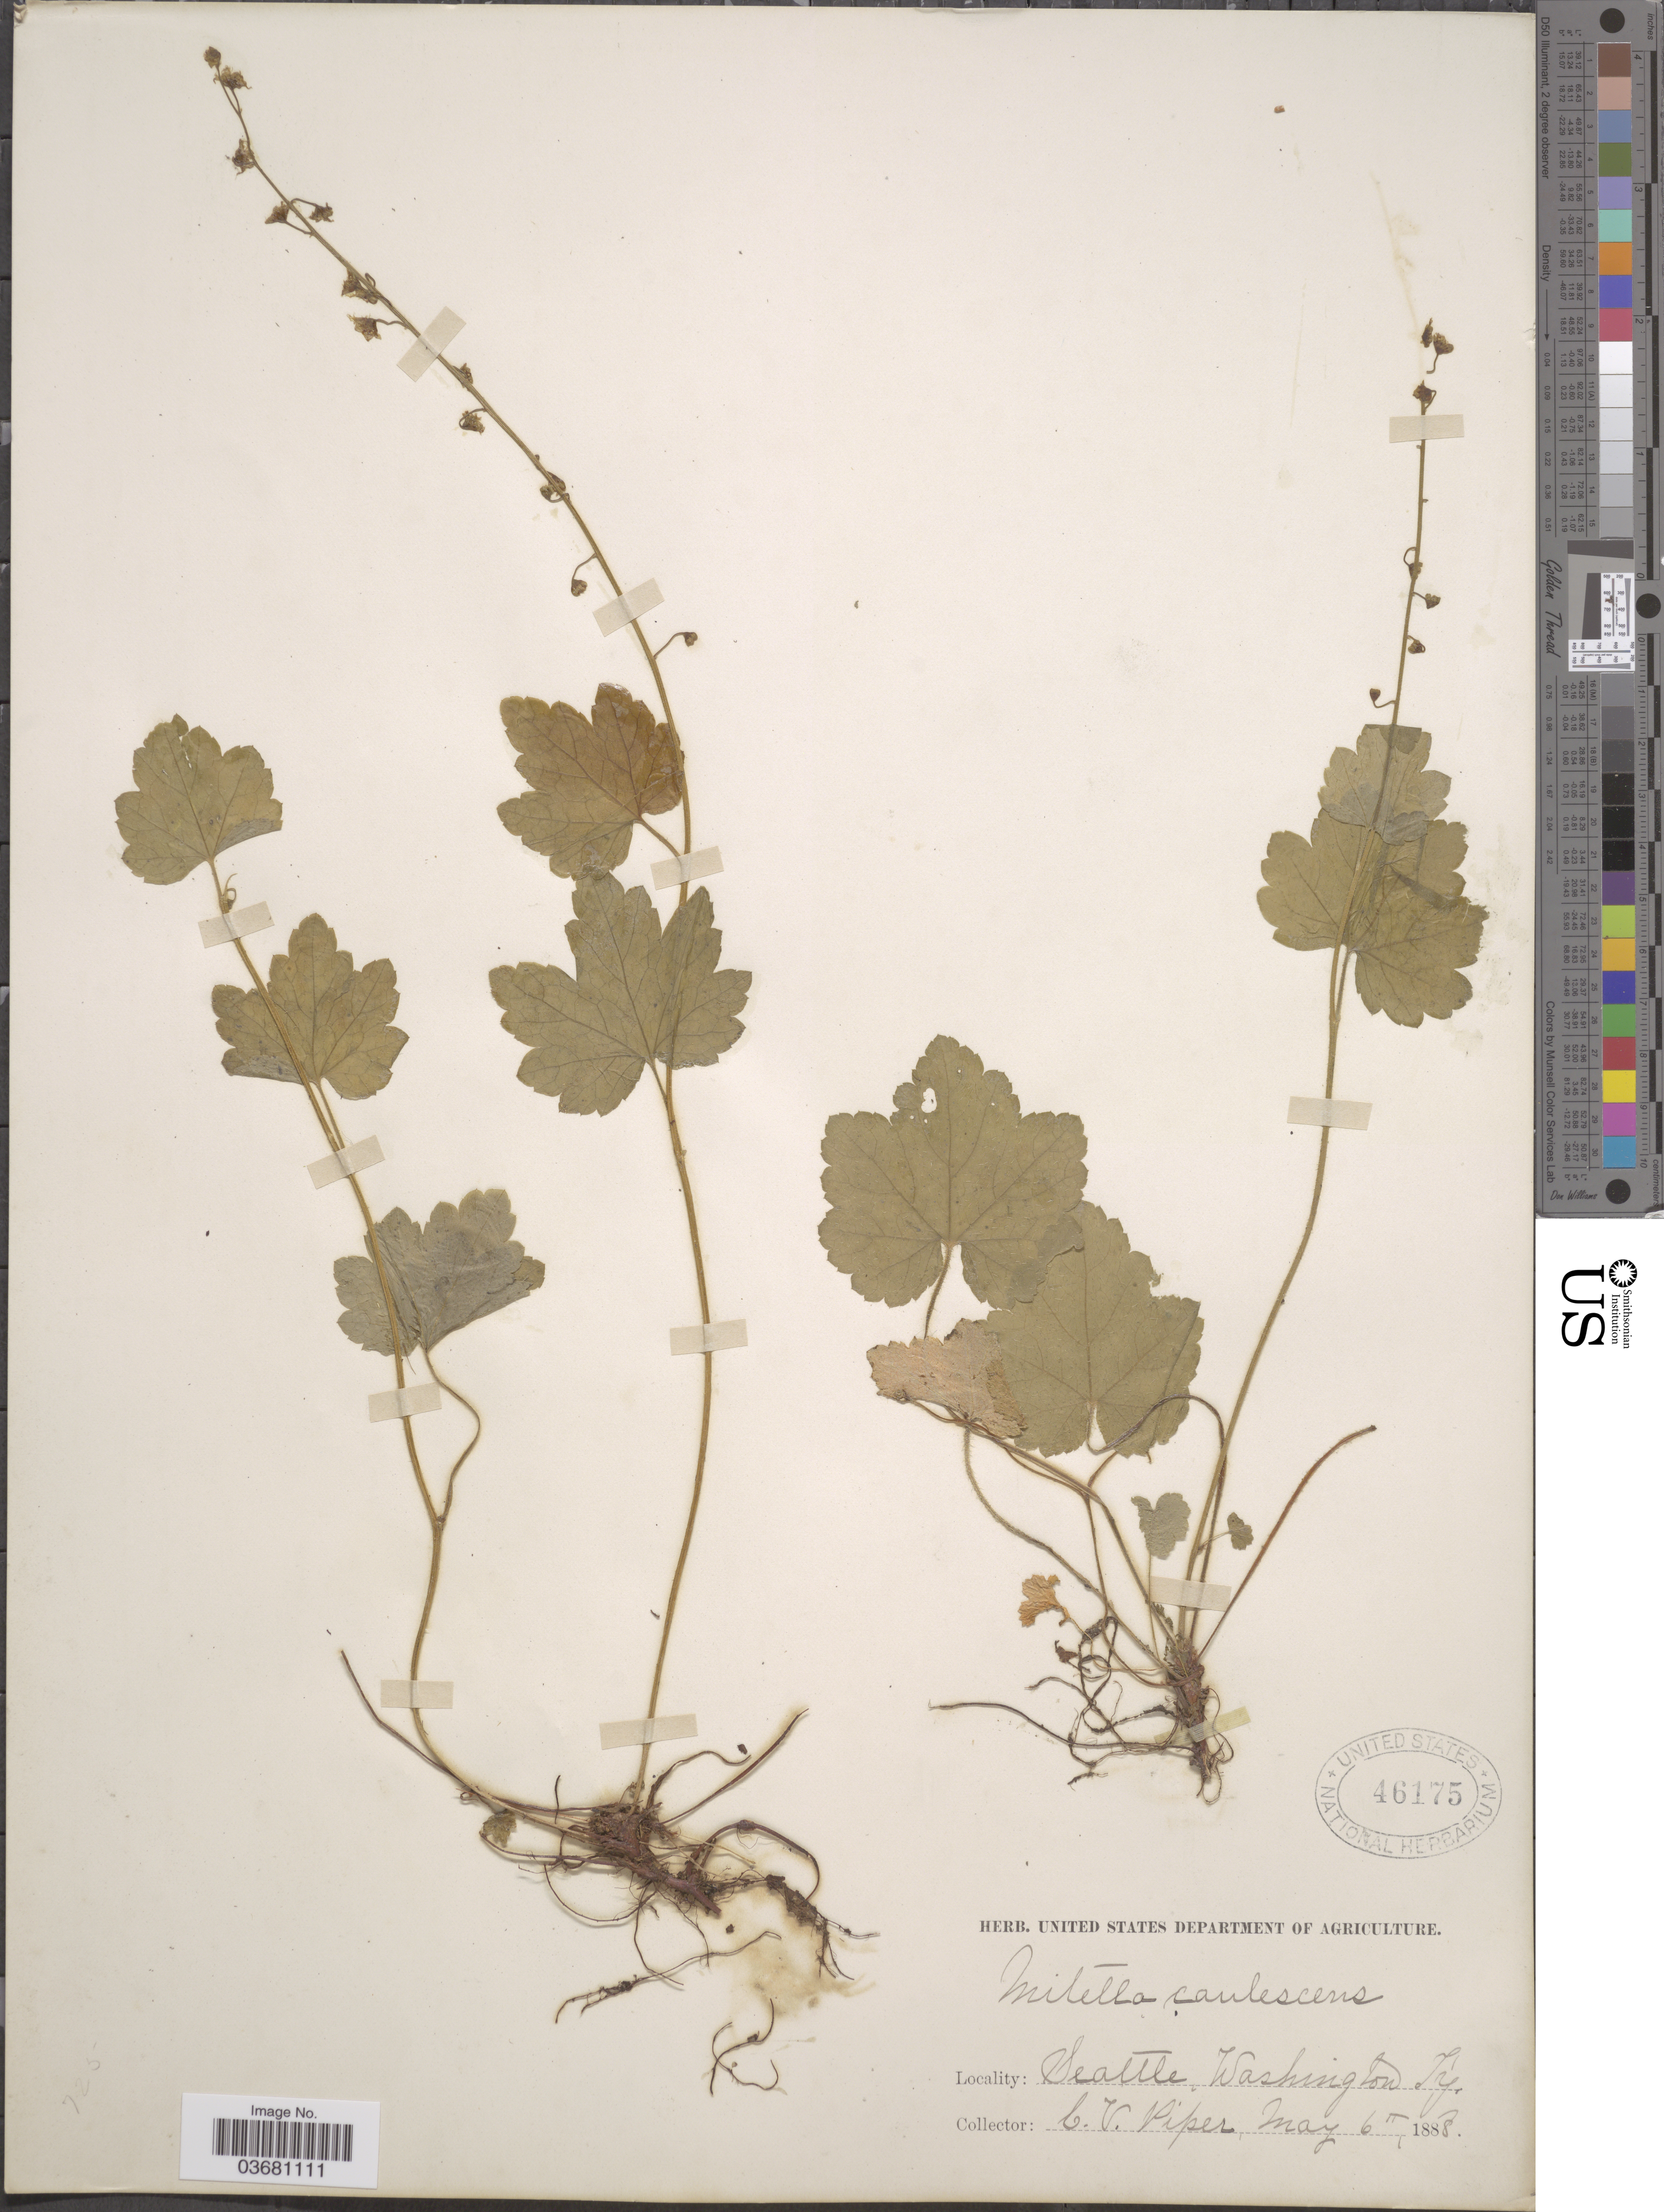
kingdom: Plantae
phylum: Tracheophyta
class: Magnoliopsida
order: Saxifragales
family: Saxifragaceae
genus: Mitella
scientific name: Mitella caulescens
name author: (Nutt.) Howell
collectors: C. V. Piper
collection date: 1888-05-06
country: United States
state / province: Washington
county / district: King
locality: Seattle. Washington Ty.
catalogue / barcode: US 46175